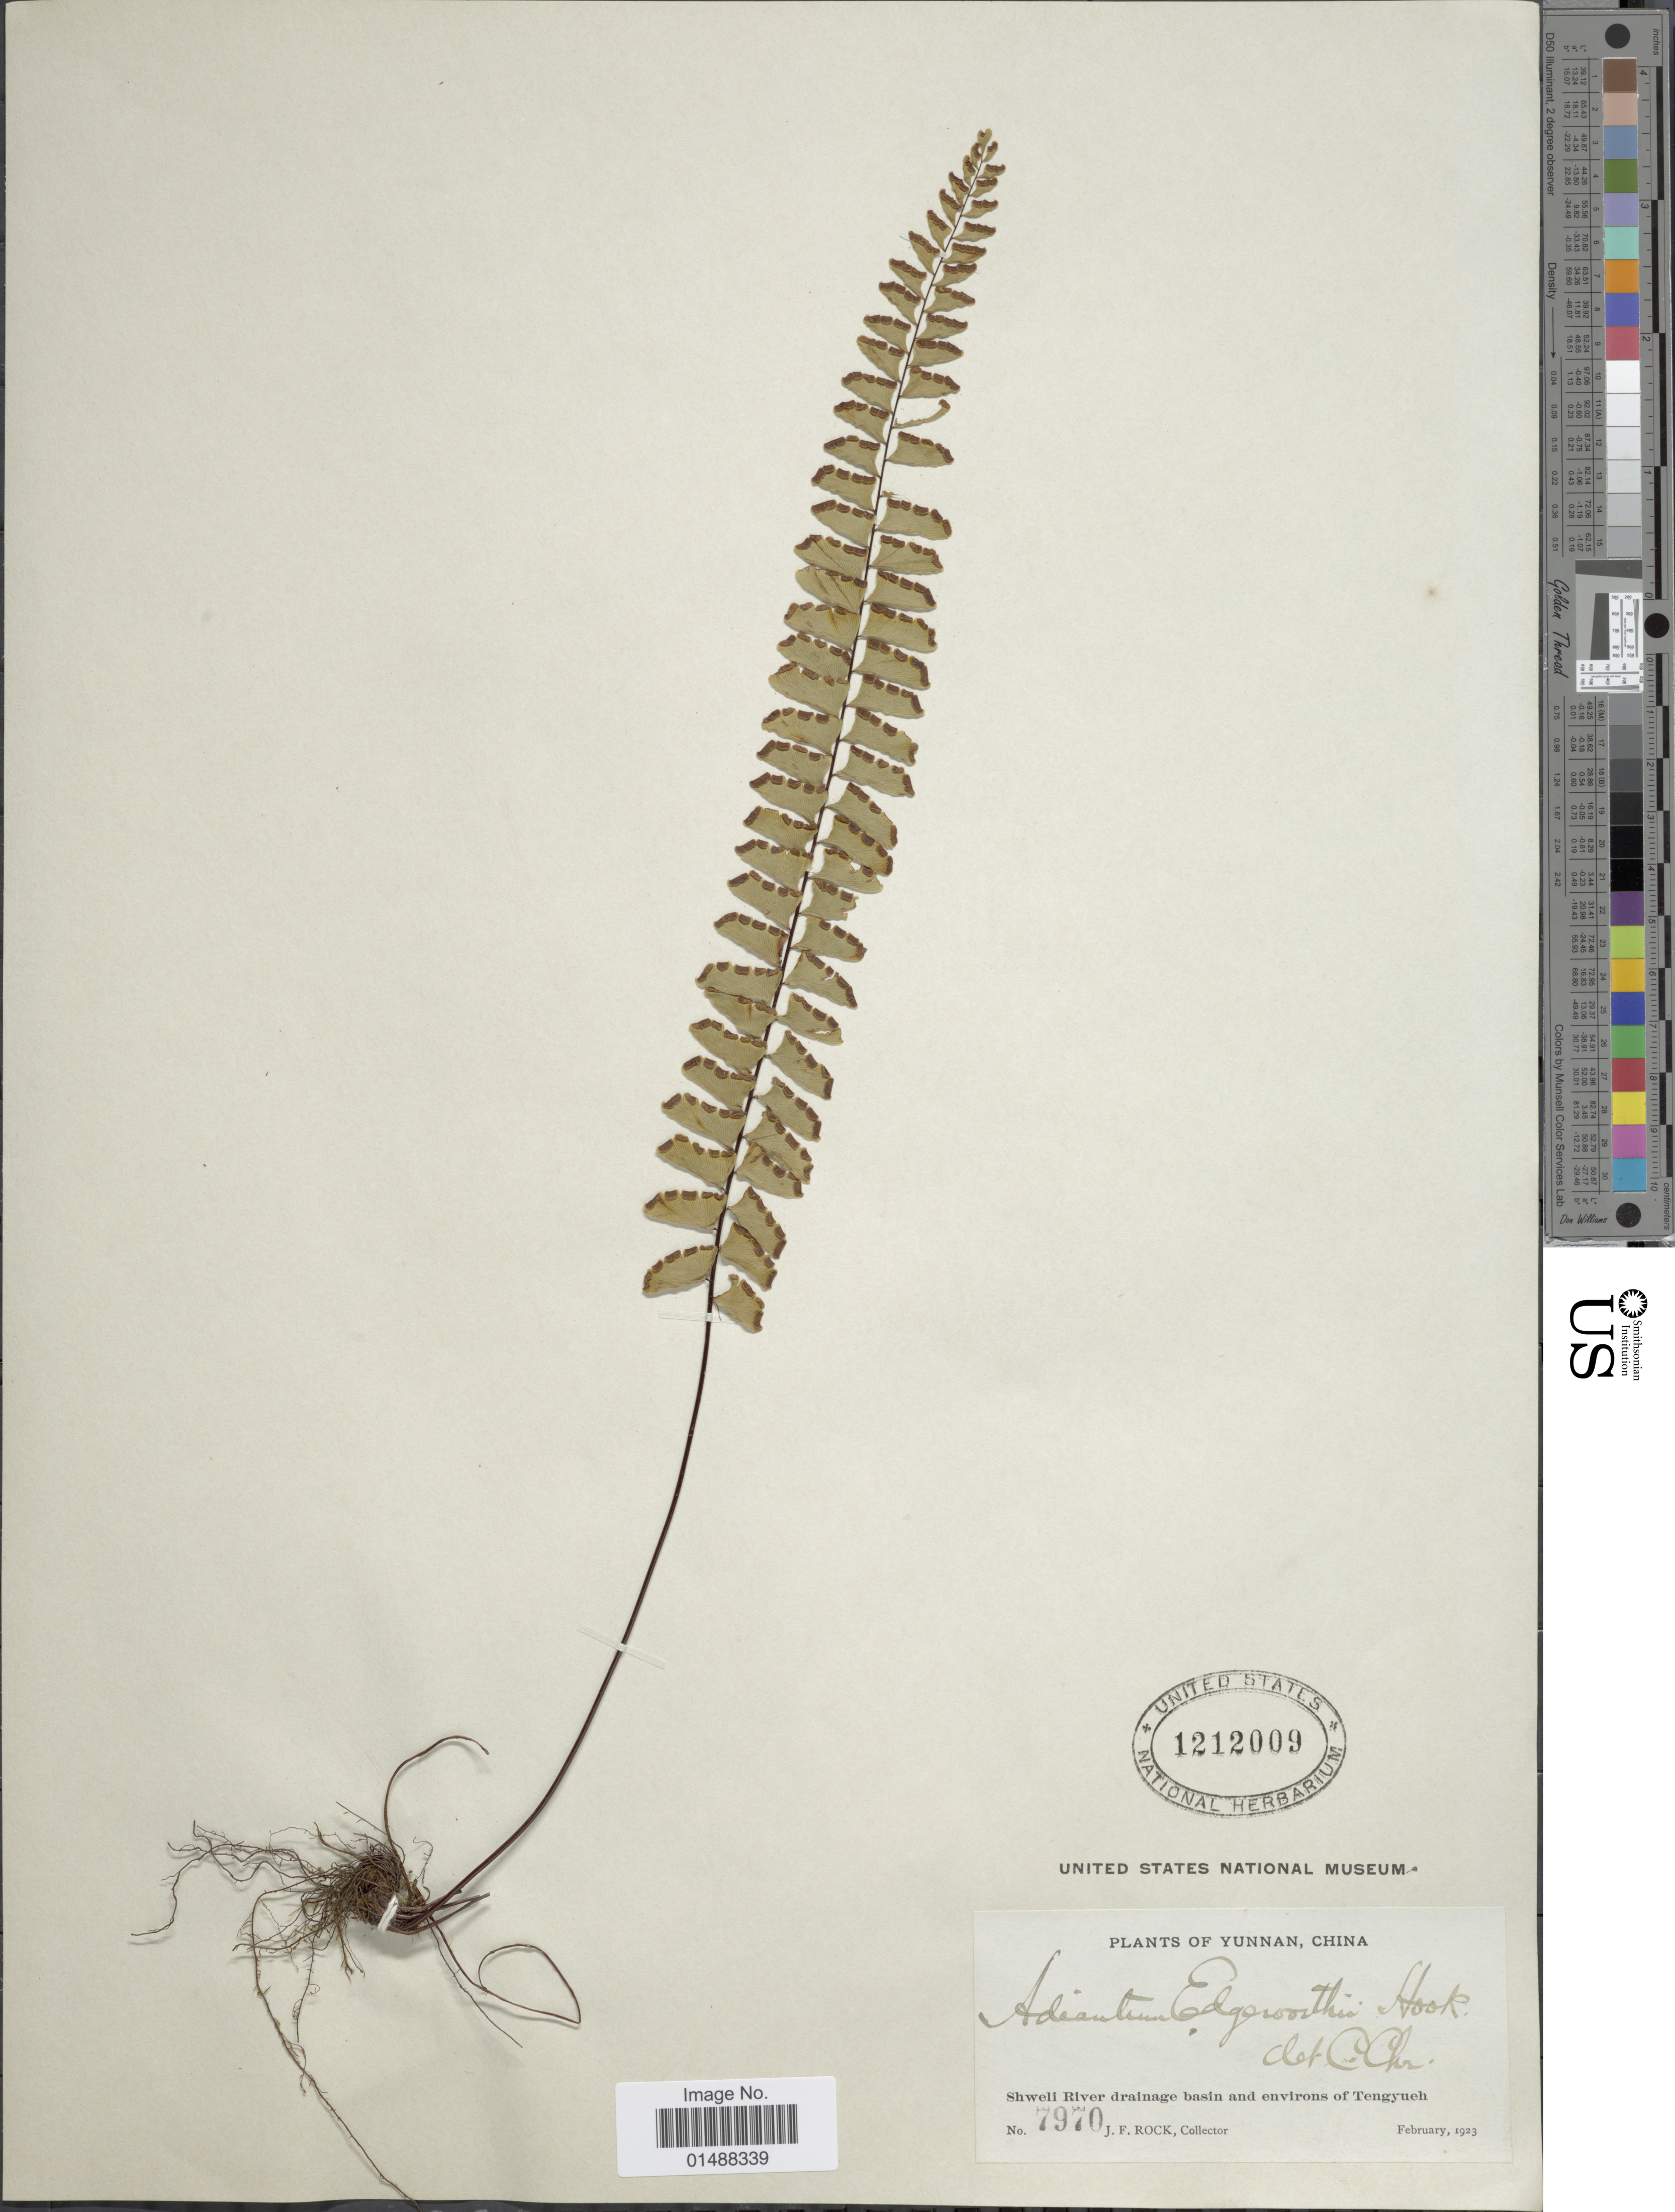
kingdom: Plantae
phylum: Tracheophyta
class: Polypodiopsida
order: Polypodiales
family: Pteridaceae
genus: Adiantum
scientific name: Adiantum edgeworthii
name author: Hook.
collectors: J. Rock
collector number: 7970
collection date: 1923-02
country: China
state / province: Yunnan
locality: China, Yunnan, Shweli River drainage basin and environs of Tengyueh.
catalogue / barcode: US 1212009